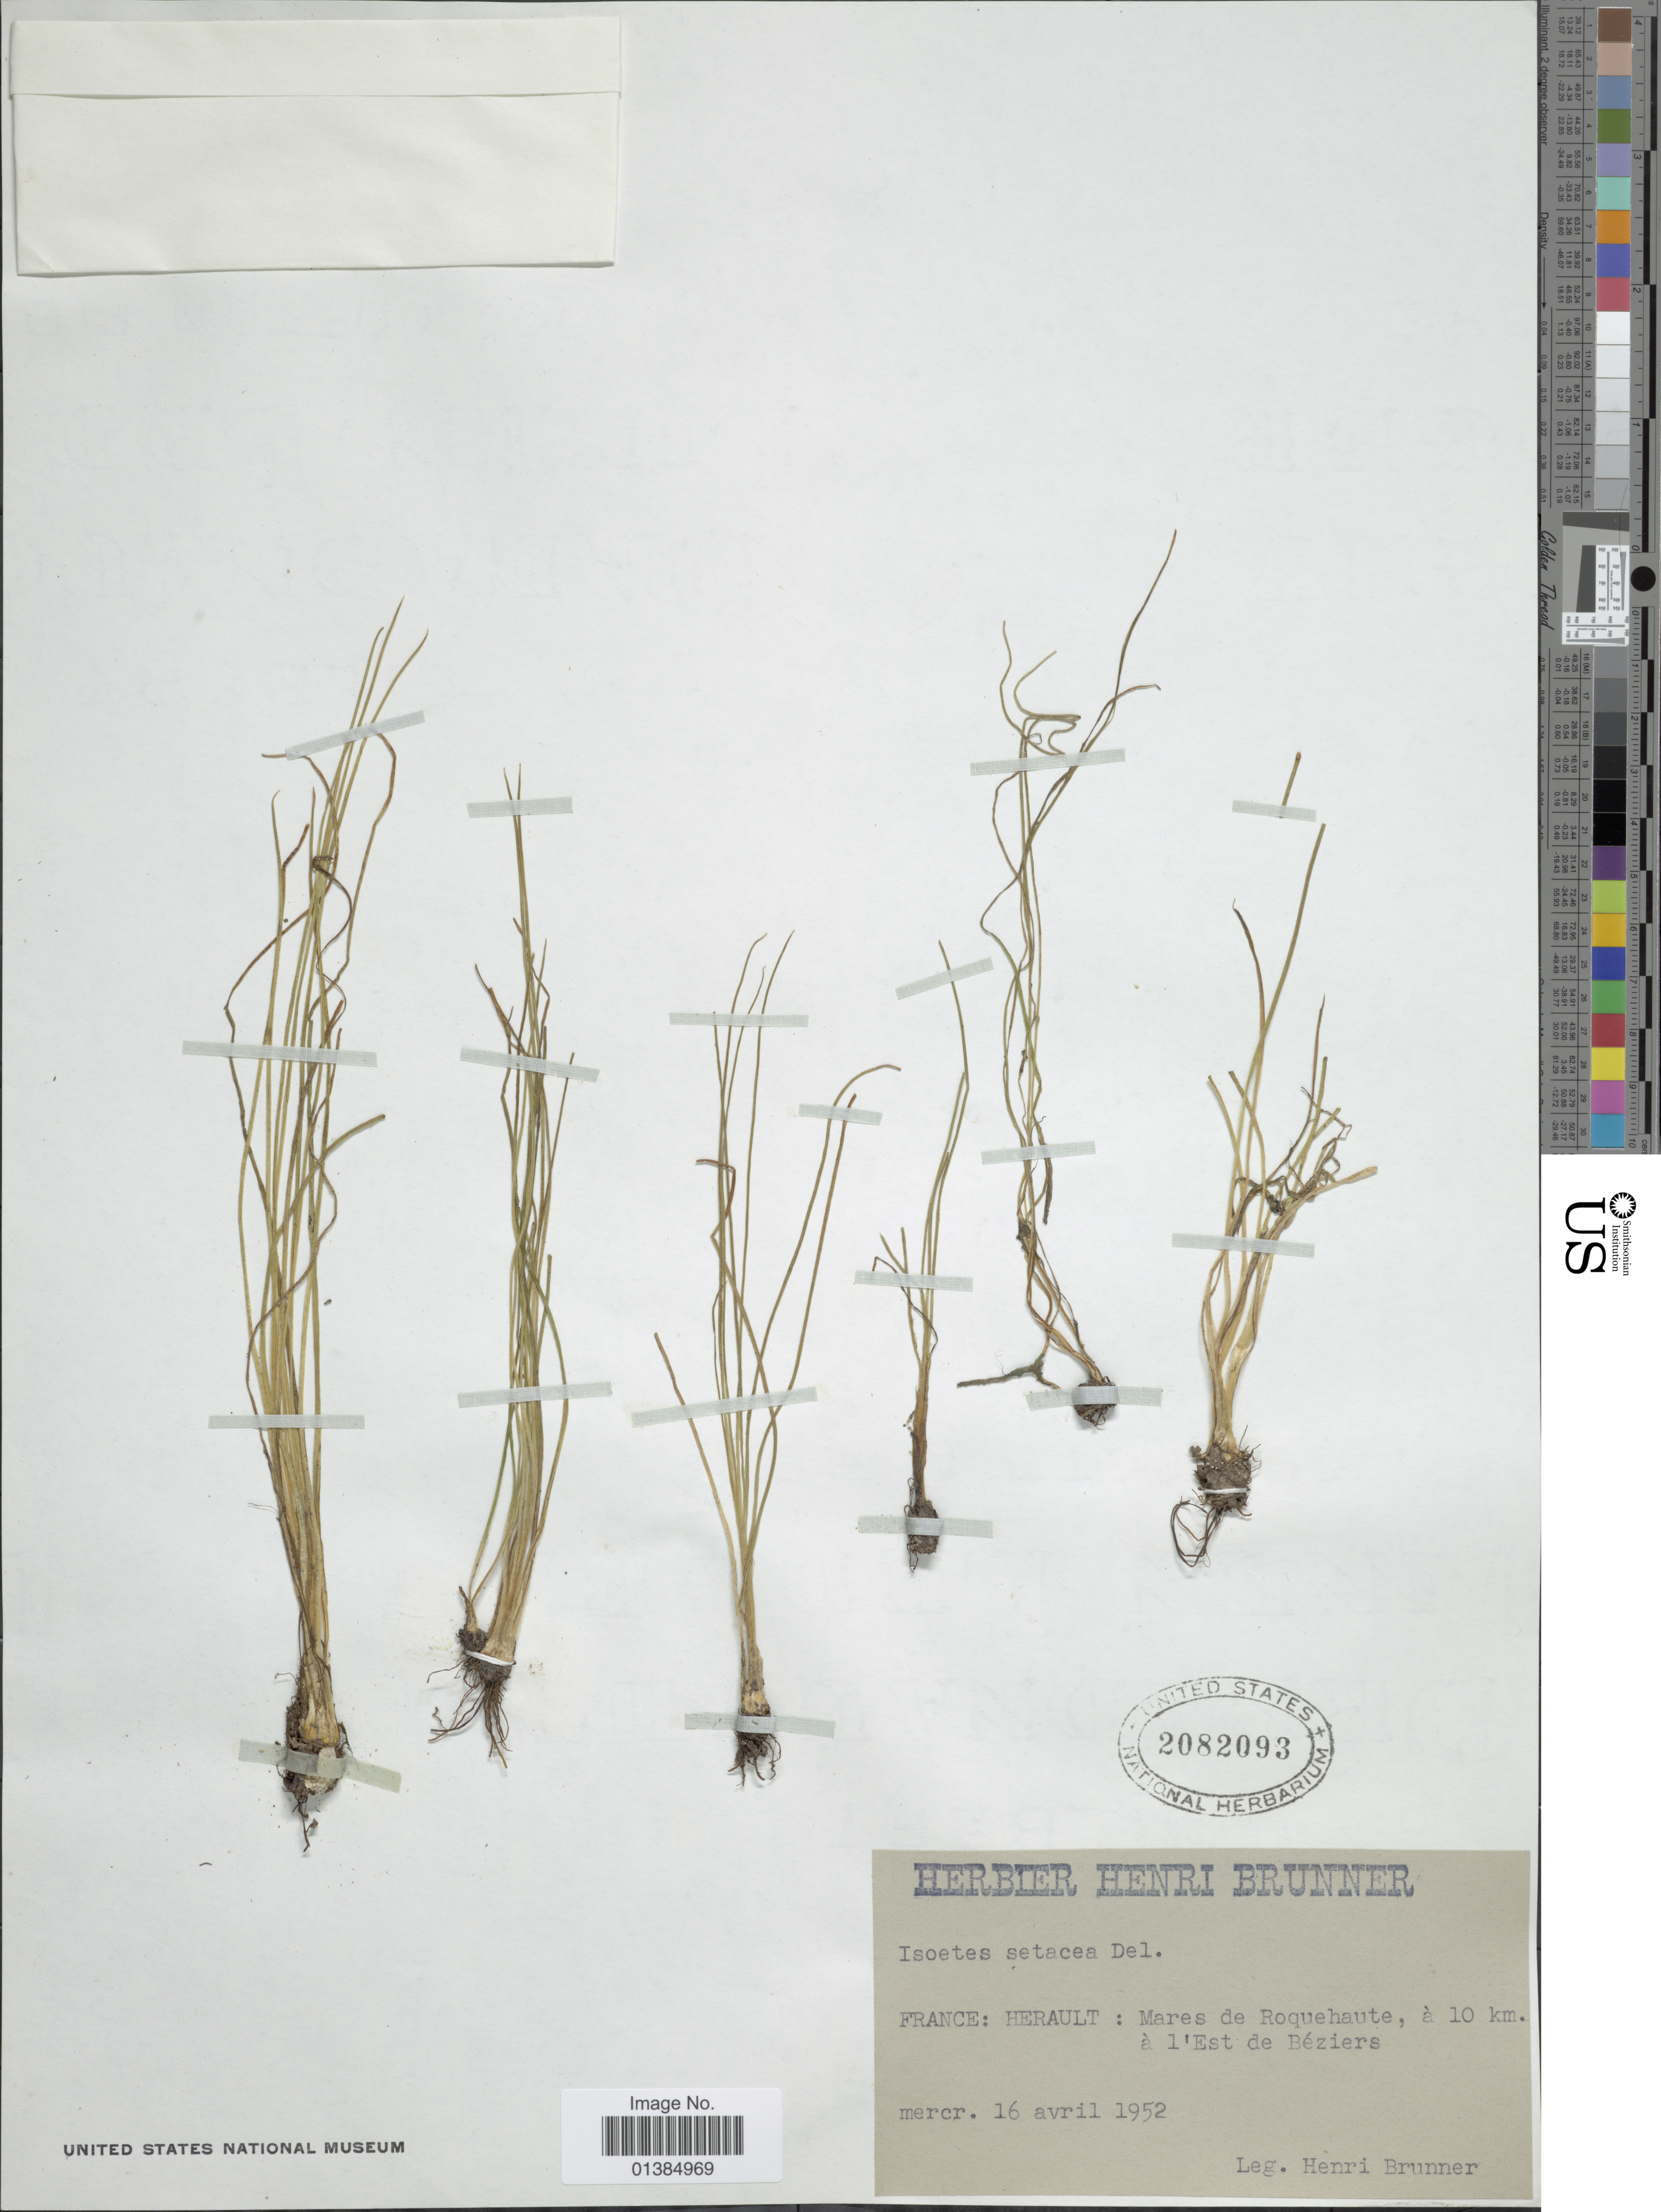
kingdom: Plantae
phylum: Tracheophyta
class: Lycopodiopsida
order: Isoetales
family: Isoetaceae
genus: Isoetes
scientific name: Isoetes delilei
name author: Rothm.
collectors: H. Brunner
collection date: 1952-04-16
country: France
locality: Herault: Mares de Roquehaute, à 10 km. à l'Est de Béziers.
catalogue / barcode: US 2082093